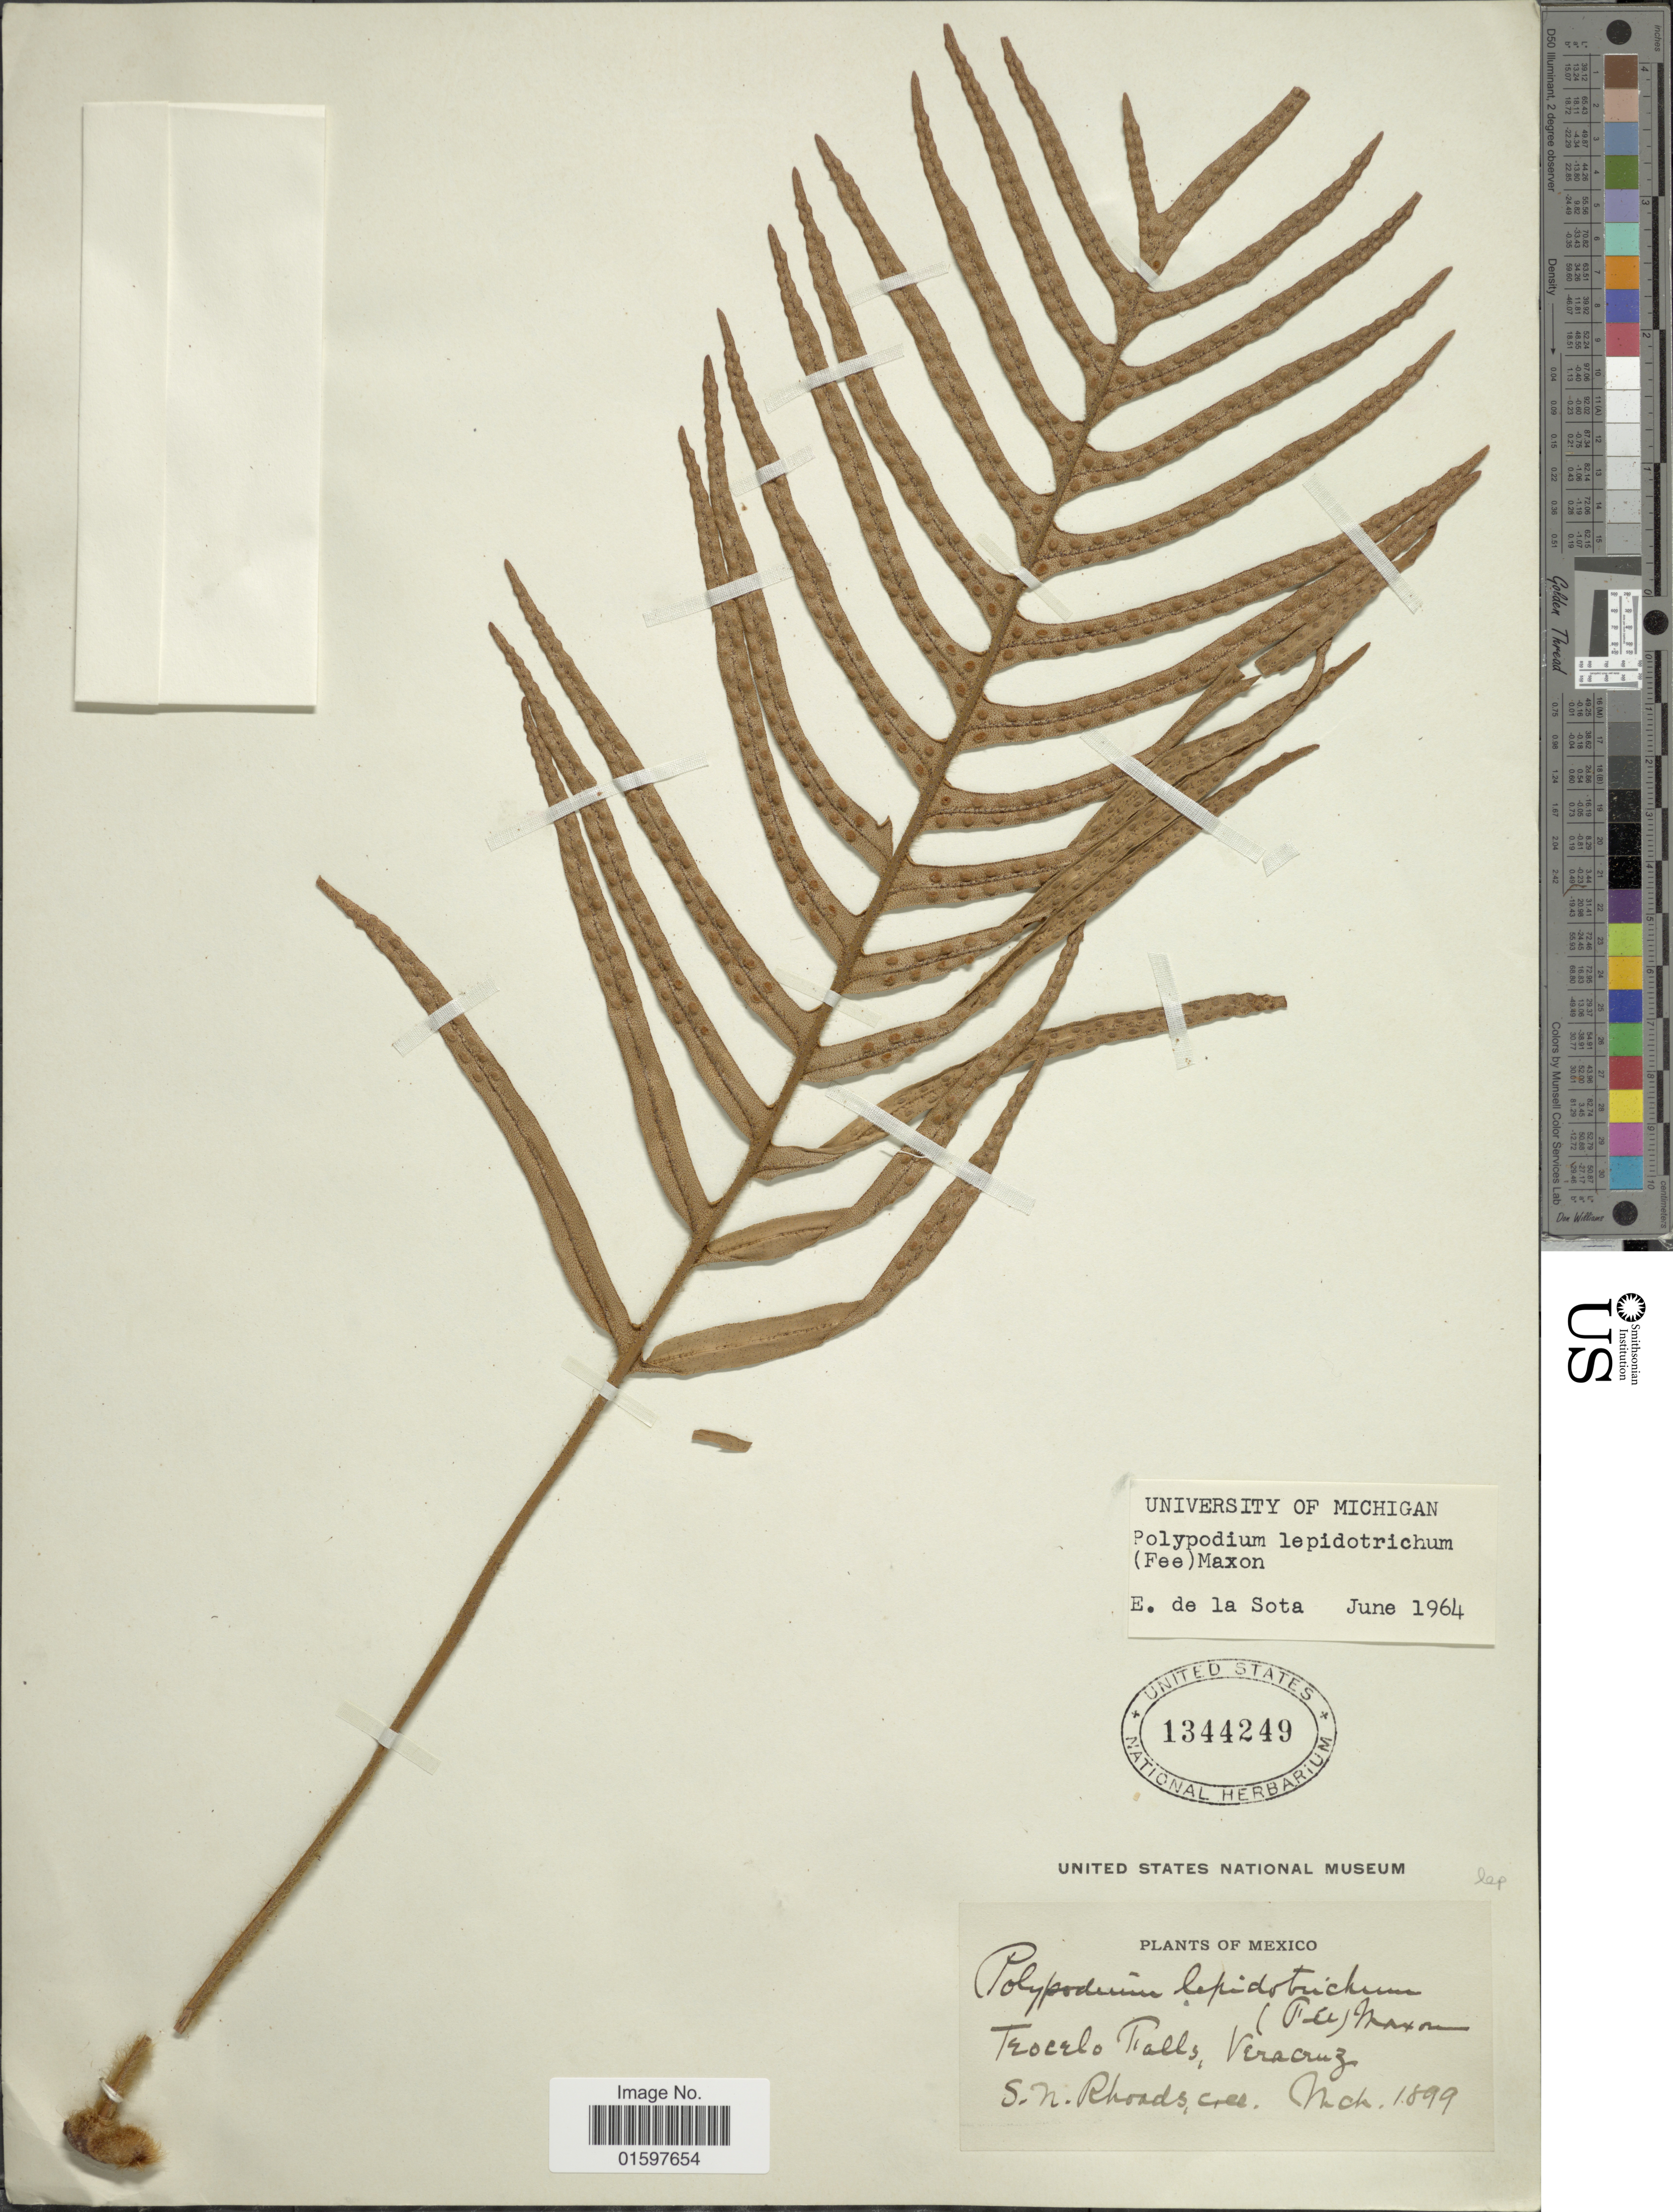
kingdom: Plantae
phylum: Tracheophyta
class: Polypodiopsida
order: Polypodiales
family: Polypodiaceae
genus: Pleopeltis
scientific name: Pleopeltis lepidotricha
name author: (Fée) A.R. Sm. & Tejero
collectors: S. Rhoads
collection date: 1899-03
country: Mexico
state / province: Veracruz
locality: Teocelo Falls, Veracruz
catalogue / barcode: US 1344249